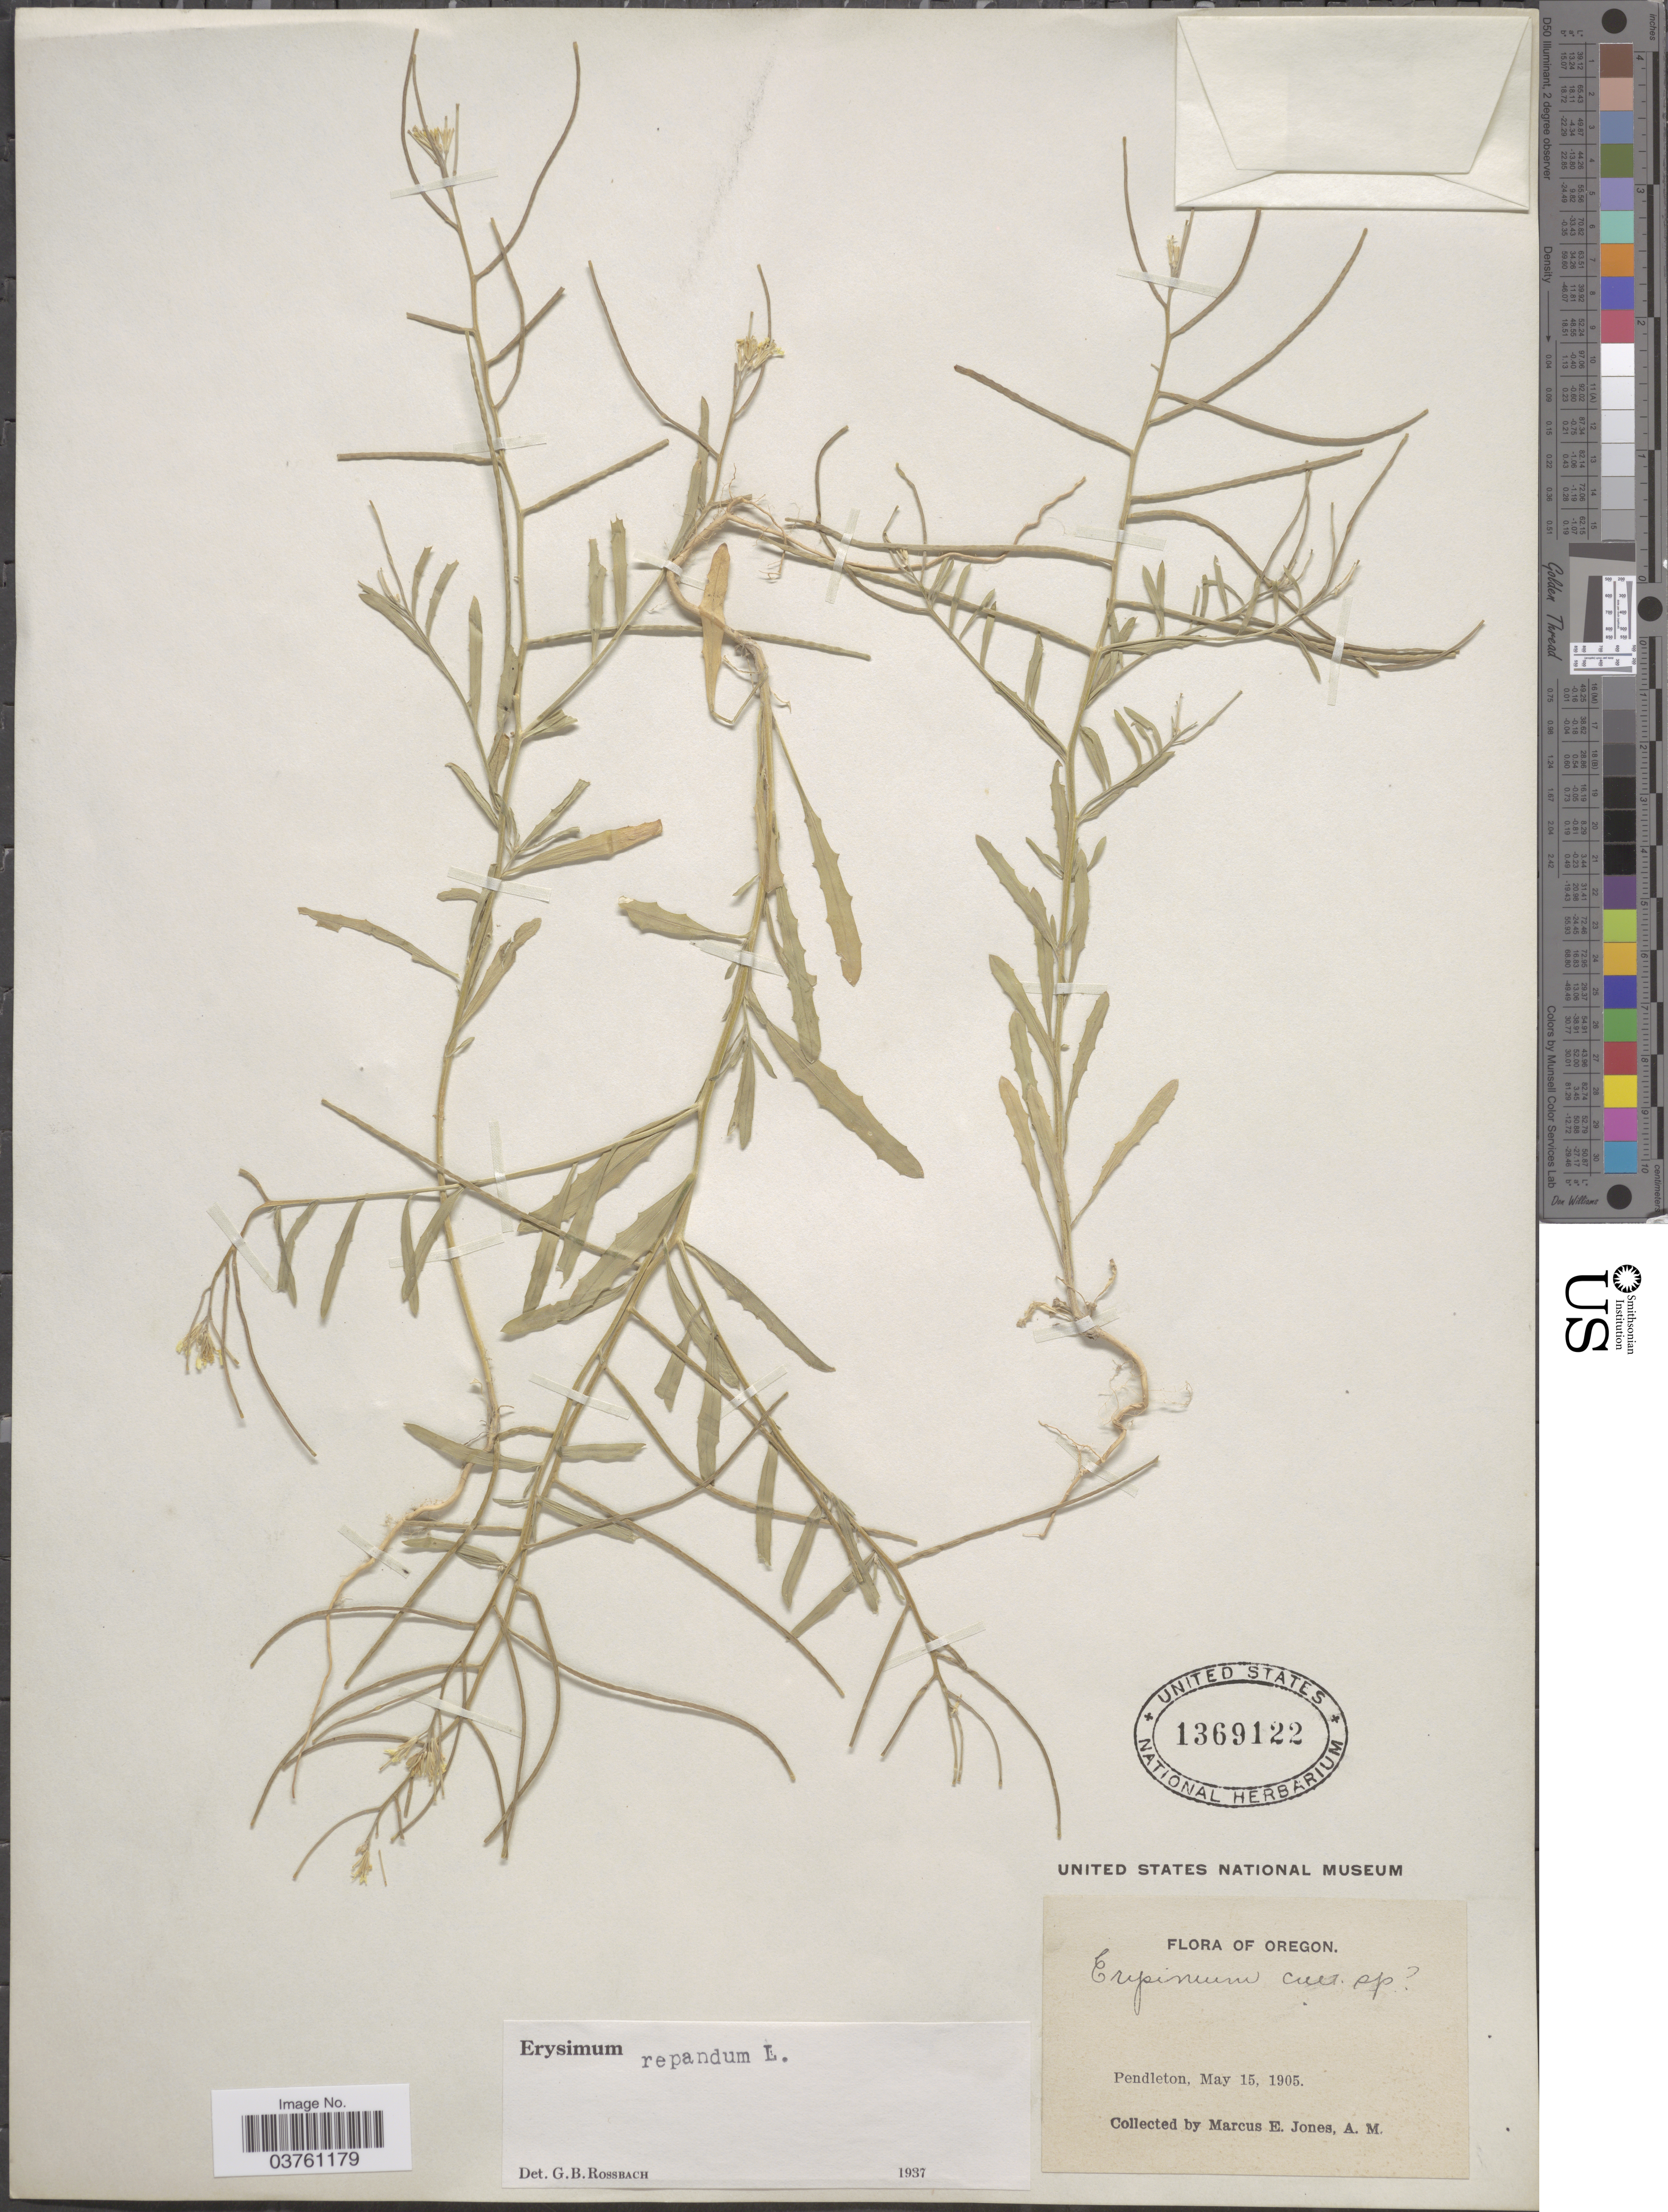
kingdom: Plantae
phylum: Tracheophyta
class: Magnoliopsida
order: Brassicales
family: Brassicaceae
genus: Erysimum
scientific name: Erysimum repandum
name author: L.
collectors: M. E. Jones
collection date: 1905-05-15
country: United States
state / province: Oregon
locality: Pendleton.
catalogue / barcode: US 1369122